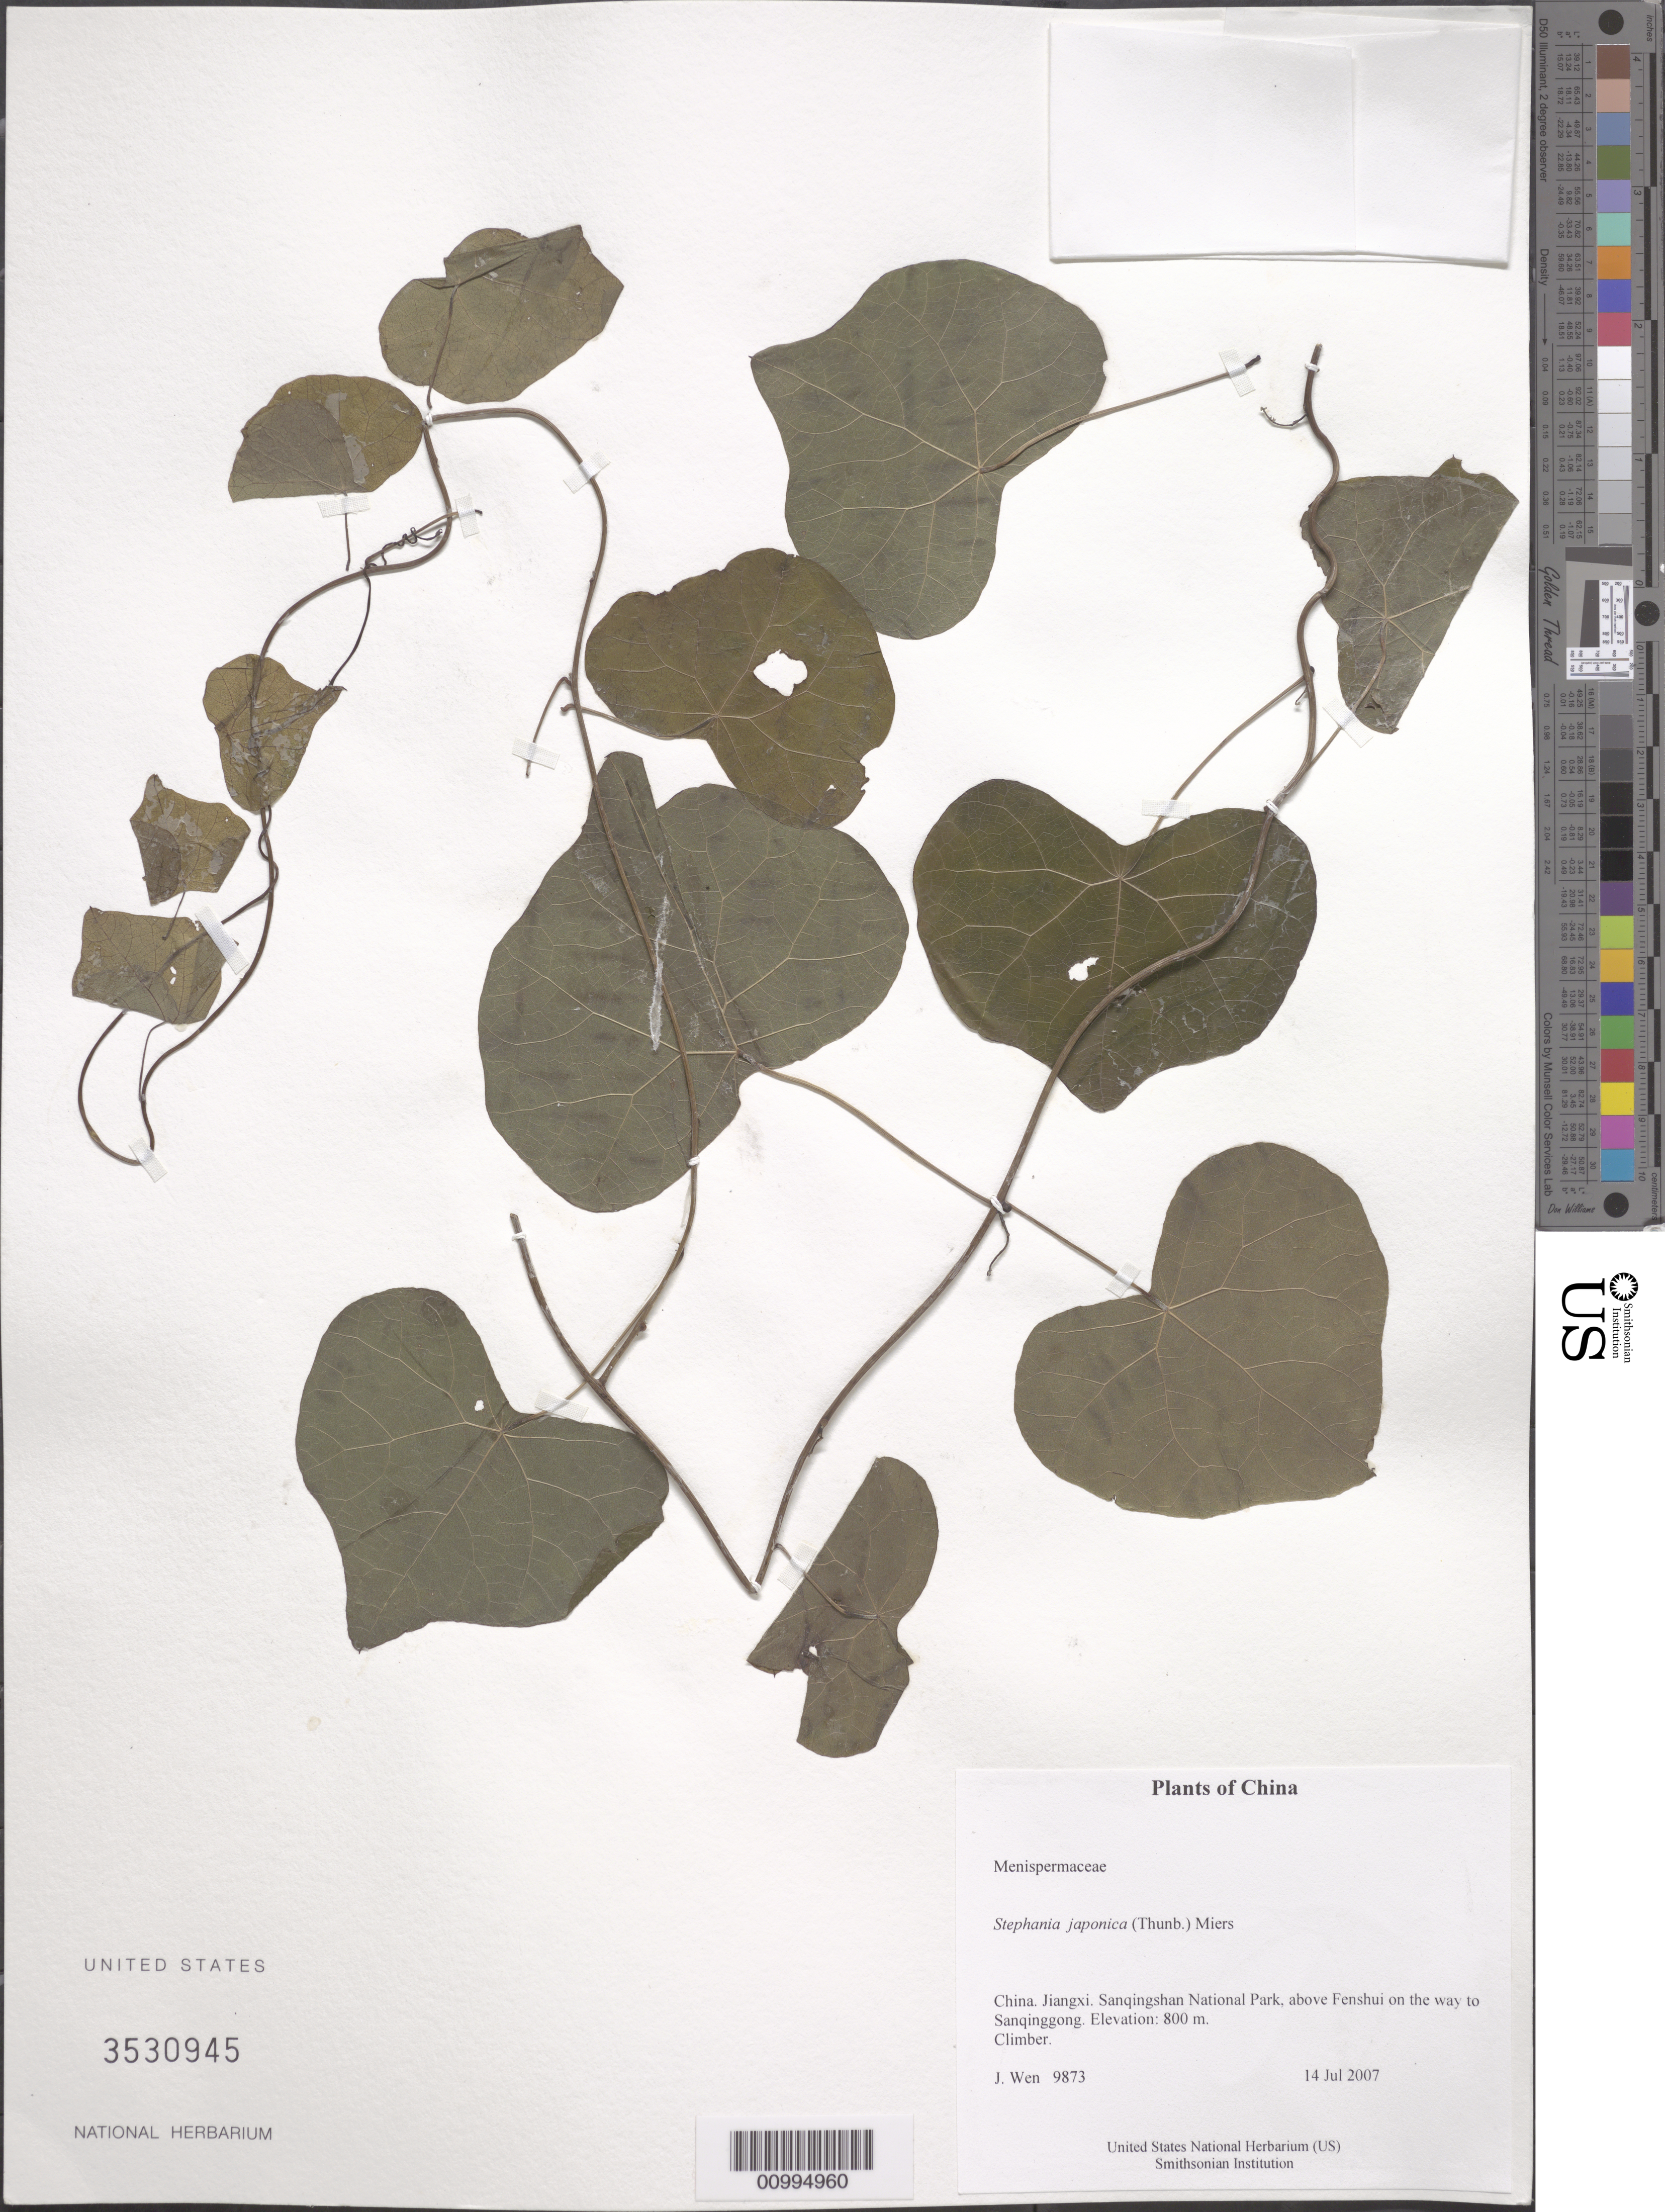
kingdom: Plantae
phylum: Tracheophyta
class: Magnoliopsida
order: Ranunculales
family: Menispermaceae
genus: Stephania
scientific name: Stephania japonica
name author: (Thunb.) Miers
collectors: J. Wen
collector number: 9873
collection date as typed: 14 Jul 2007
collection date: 2007-07-14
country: China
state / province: Jiangxi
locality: Sanqingshan National Park, above Fenshui on the way to Sanqinggong.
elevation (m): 800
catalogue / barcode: US 3530945